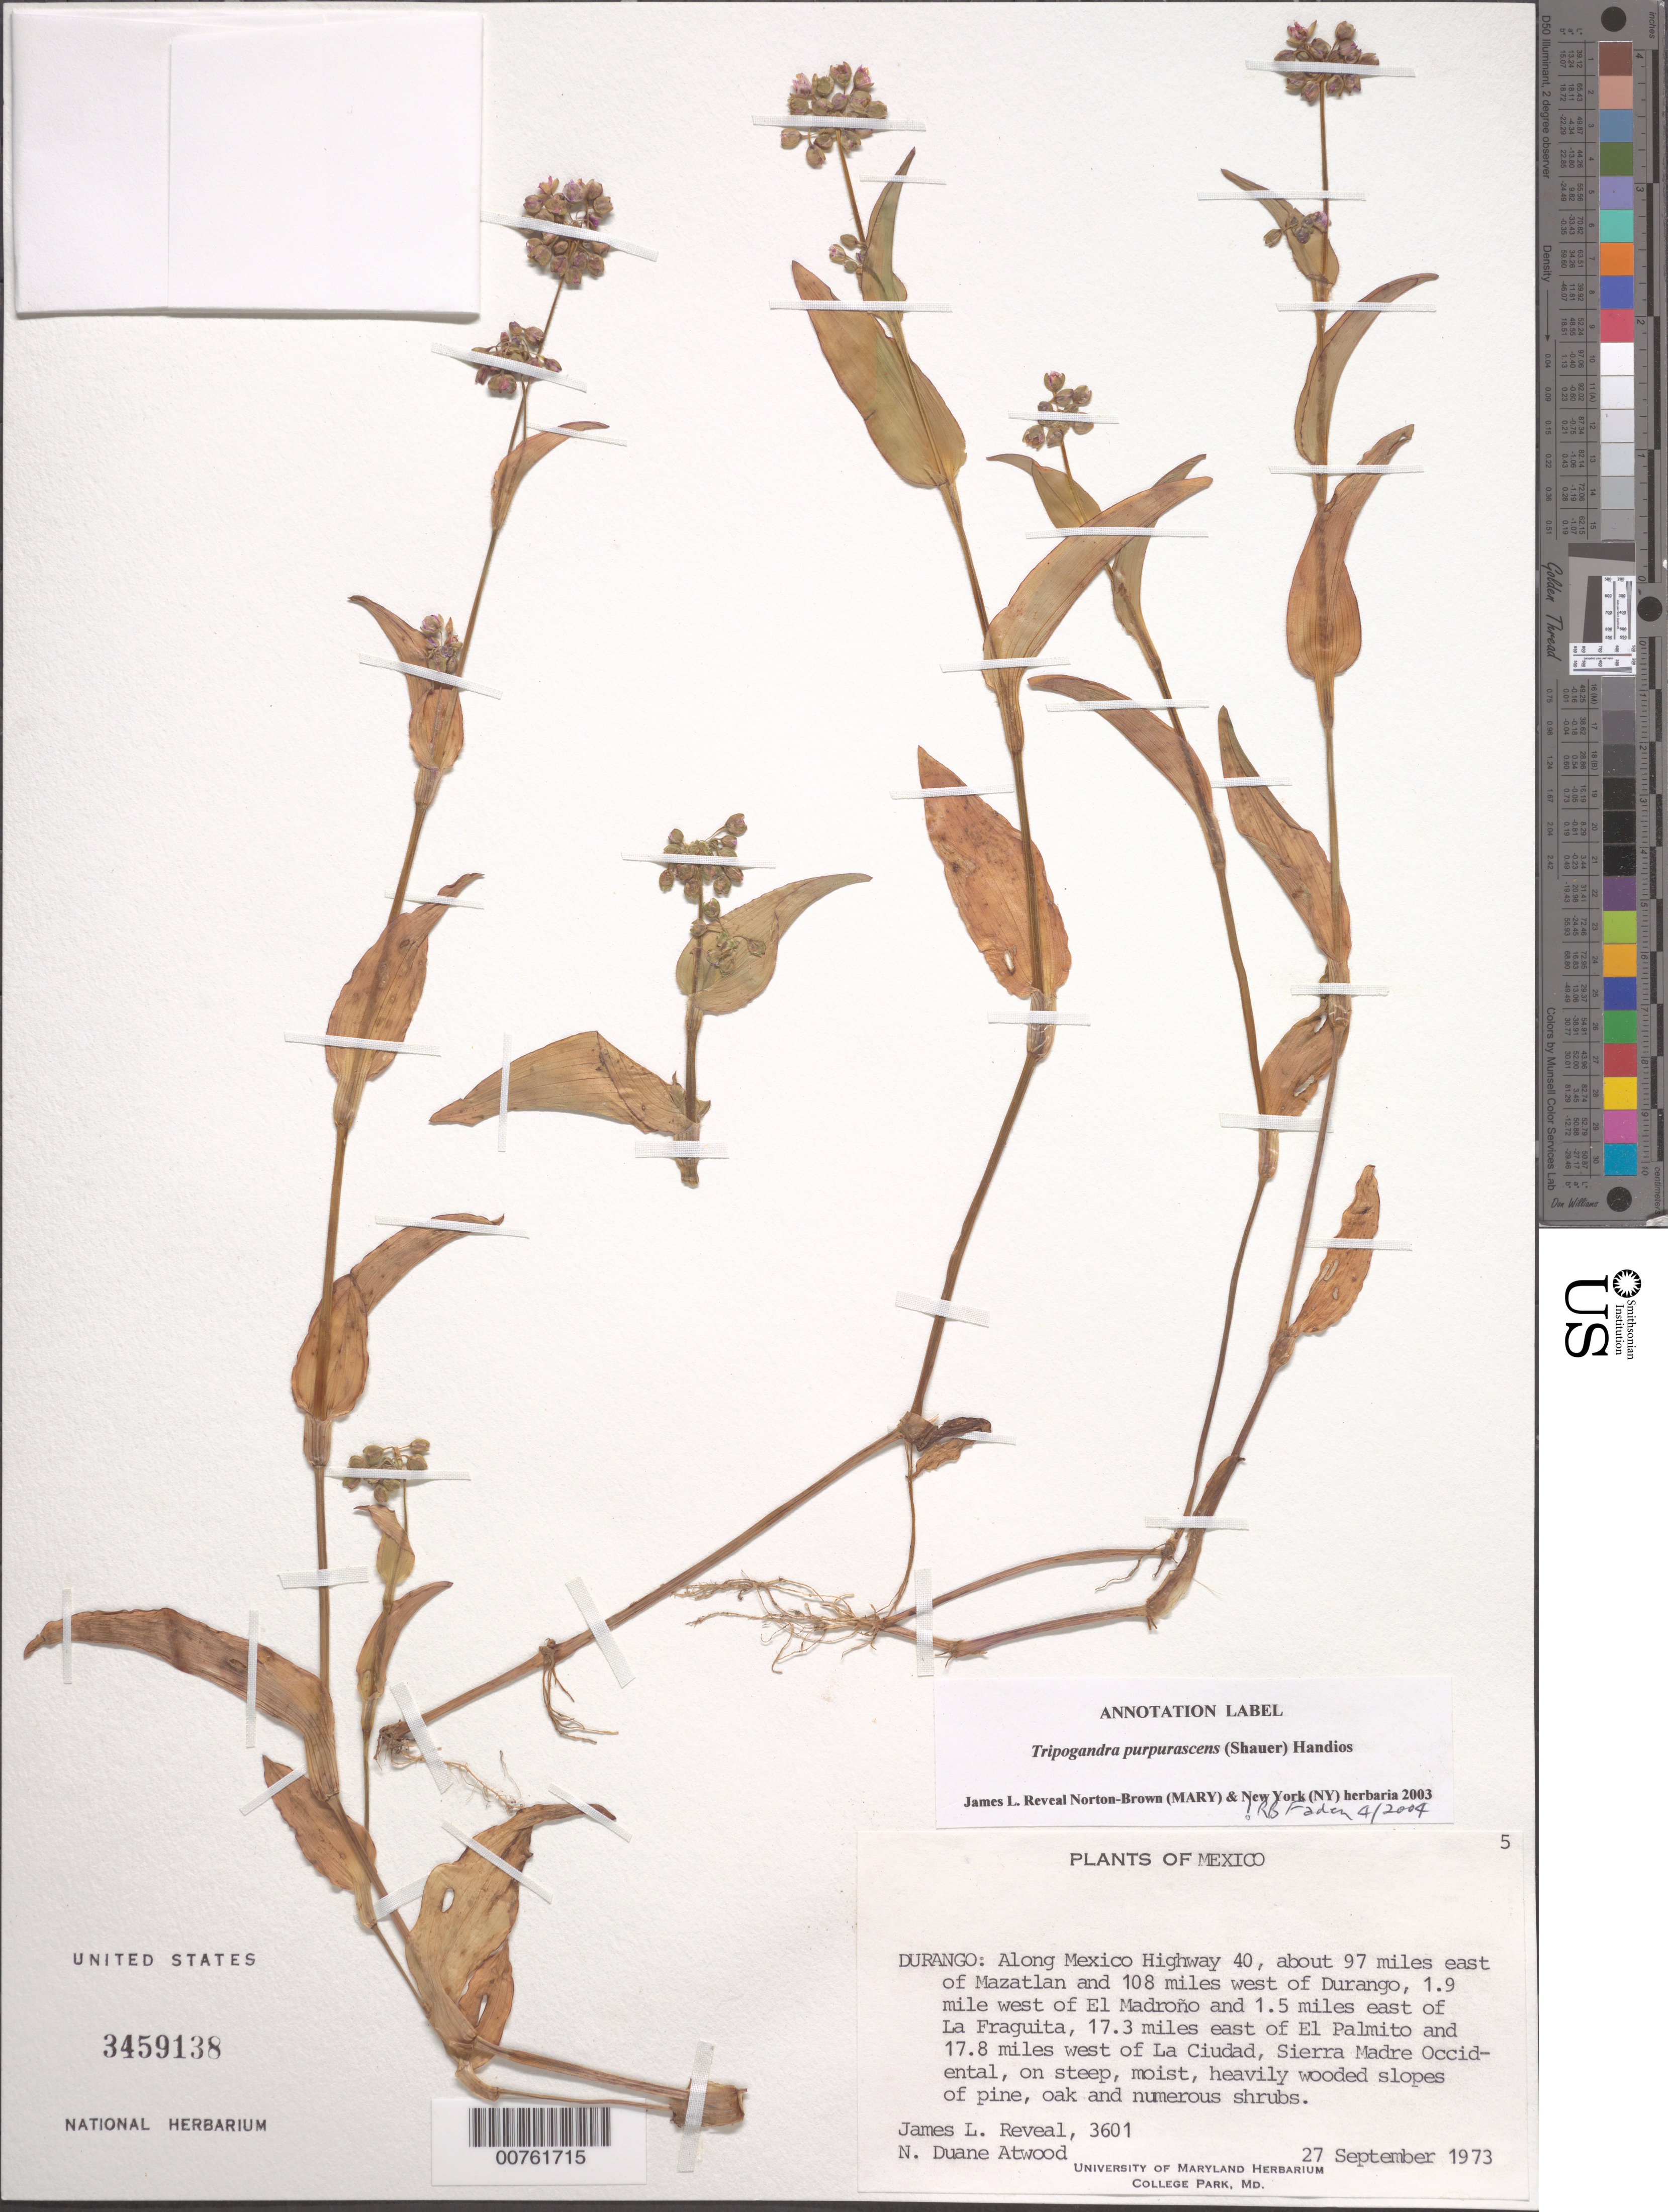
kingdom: Plantae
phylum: Tracheophyta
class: Liliopsida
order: Commelinales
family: Commelinaceae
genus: Tripogandra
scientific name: Tripogandra purpurascens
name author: (S. Schauer) Handlos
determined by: Faden, Robert B., (US), Smithsonian Institution - National Museum of Natural History (UNITED STATES)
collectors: J. L. Reveal & N. Atwood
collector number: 3601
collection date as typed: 27 Sep 1973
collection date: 1973-09-27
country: Mexico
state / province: Durango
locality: Along Mexico Highway 40, about 97 miles E of Mazatlan and 108 miles W of Durango, 1.9 miles W of El Madrono and 1.5 miles E of La Fraguita, 17.3 miles E of El Palmito and 17.8 miles W of La Ciudad, Sierra Madre Occidental, on steep, moist, heavily wooded slopes of pine, oak and numerous shrubs.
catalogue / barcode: US 3459138